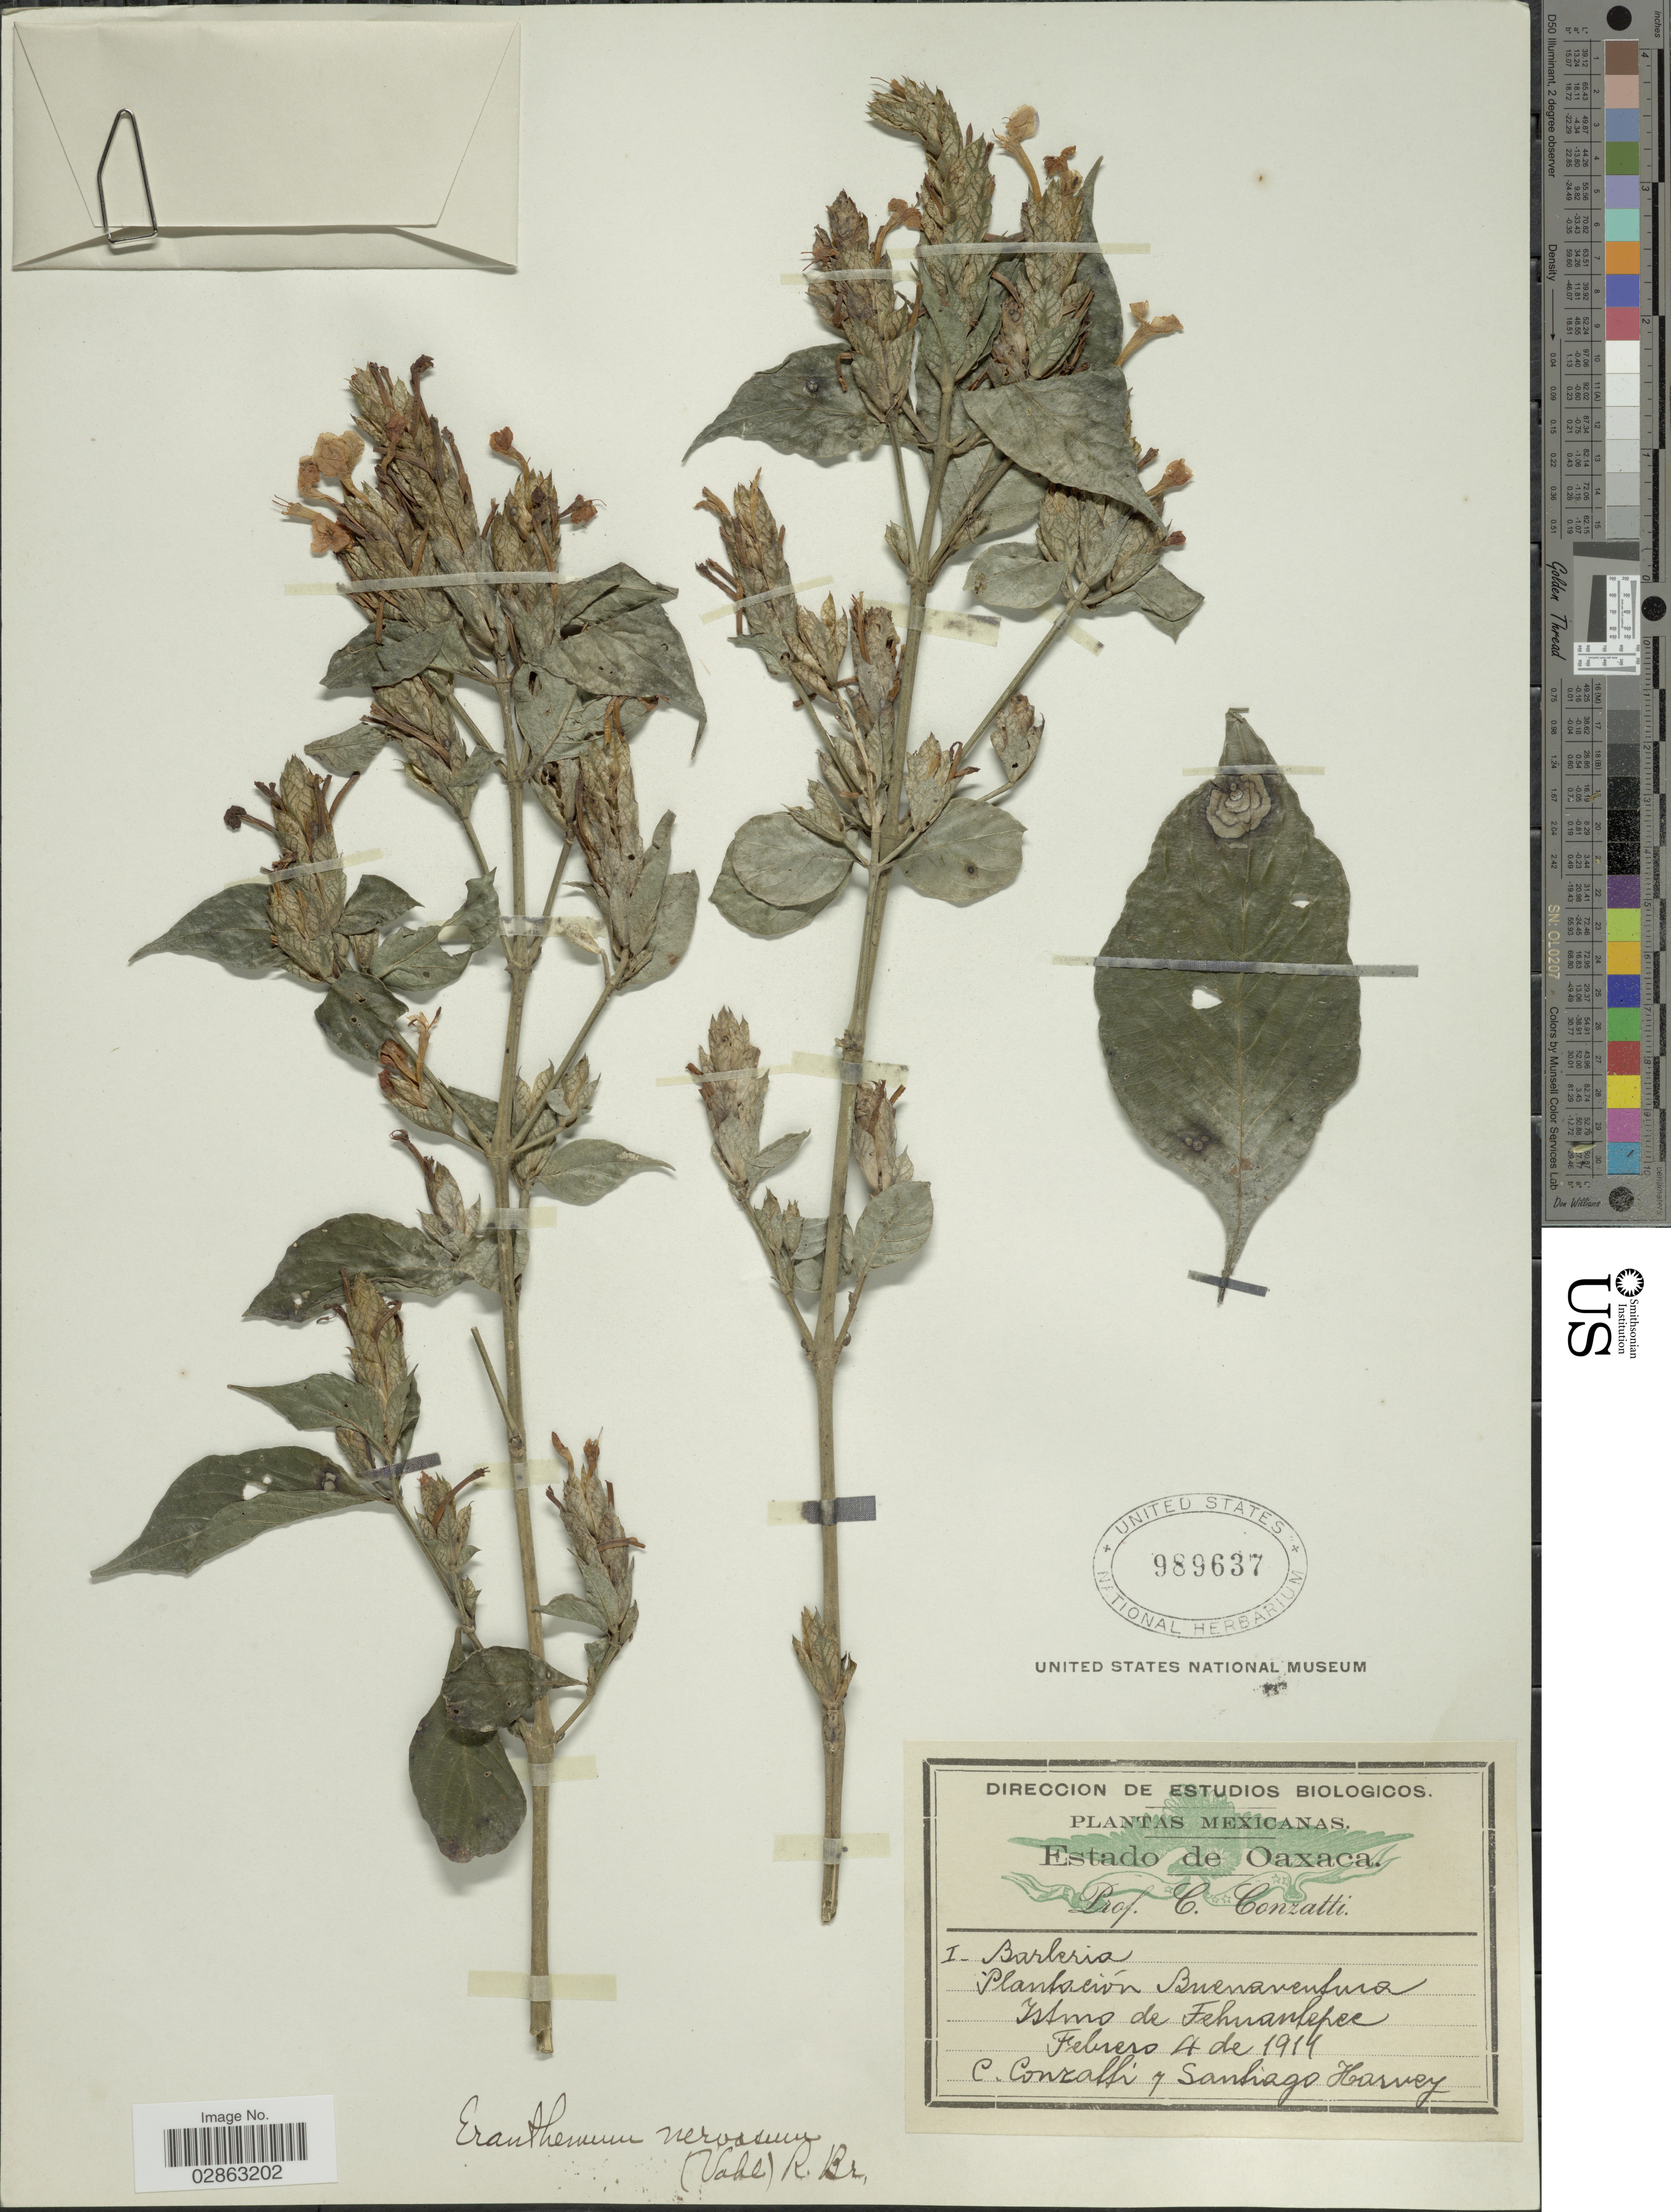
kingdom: Plantae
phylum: Tracheophyta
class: Magnoliopsida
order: Lamiales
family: Acanthaceae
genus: Eranthemum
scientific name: Eranthemum pulchellum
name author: Andrews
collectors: C. Conzatti & S. Harvey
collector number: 1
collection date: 1914-02-04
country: Mexico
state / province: Oaxaca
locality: Plantación Buenaventura. Istmo de Tehuantepec.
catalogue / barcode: US 989637